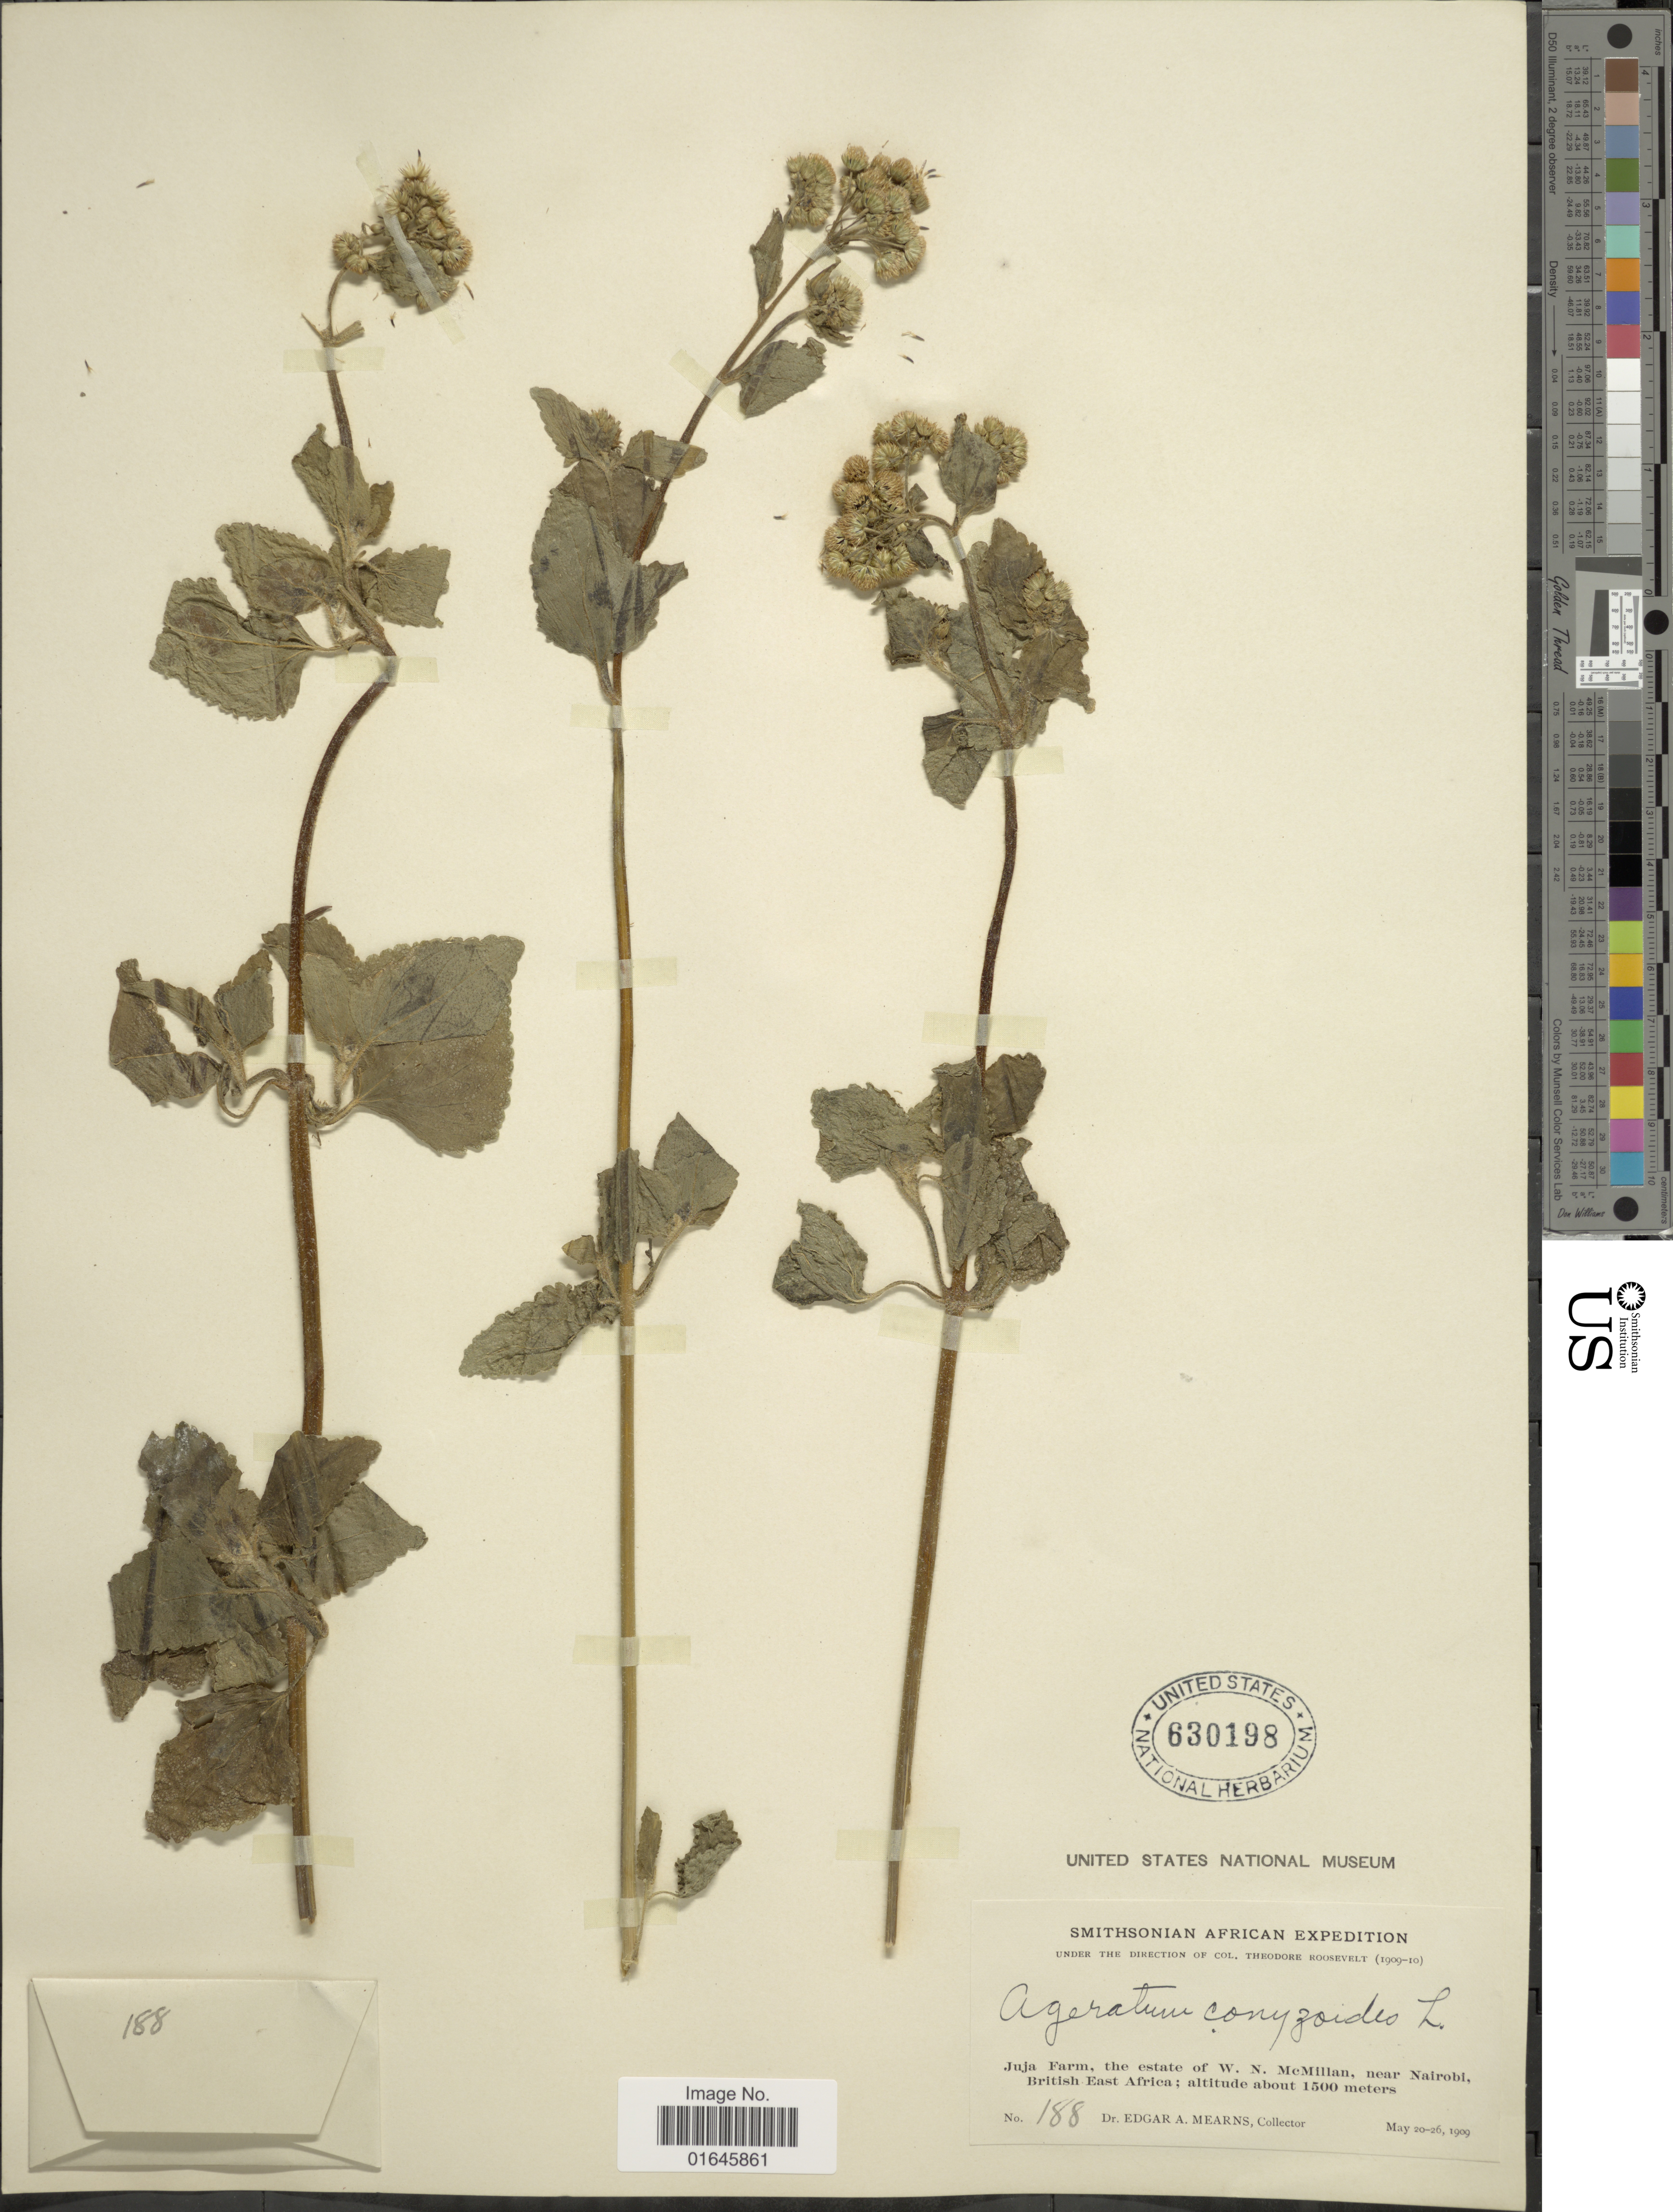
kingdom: Plantae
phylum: Tracheophyta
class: Magnoliopsida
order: Asterales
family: Asteraceae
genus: Ageratum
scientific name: Ageratum conyzoides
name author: L.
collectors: E. A. Mearns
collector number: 188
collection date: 1909-05-20/1909-05-26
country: Kenya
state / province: Nairobi Area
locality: Juja Farm, the estae of W.N. McMillan, near Nairobi. British East Africa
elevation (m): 1500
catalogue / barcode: US 630198